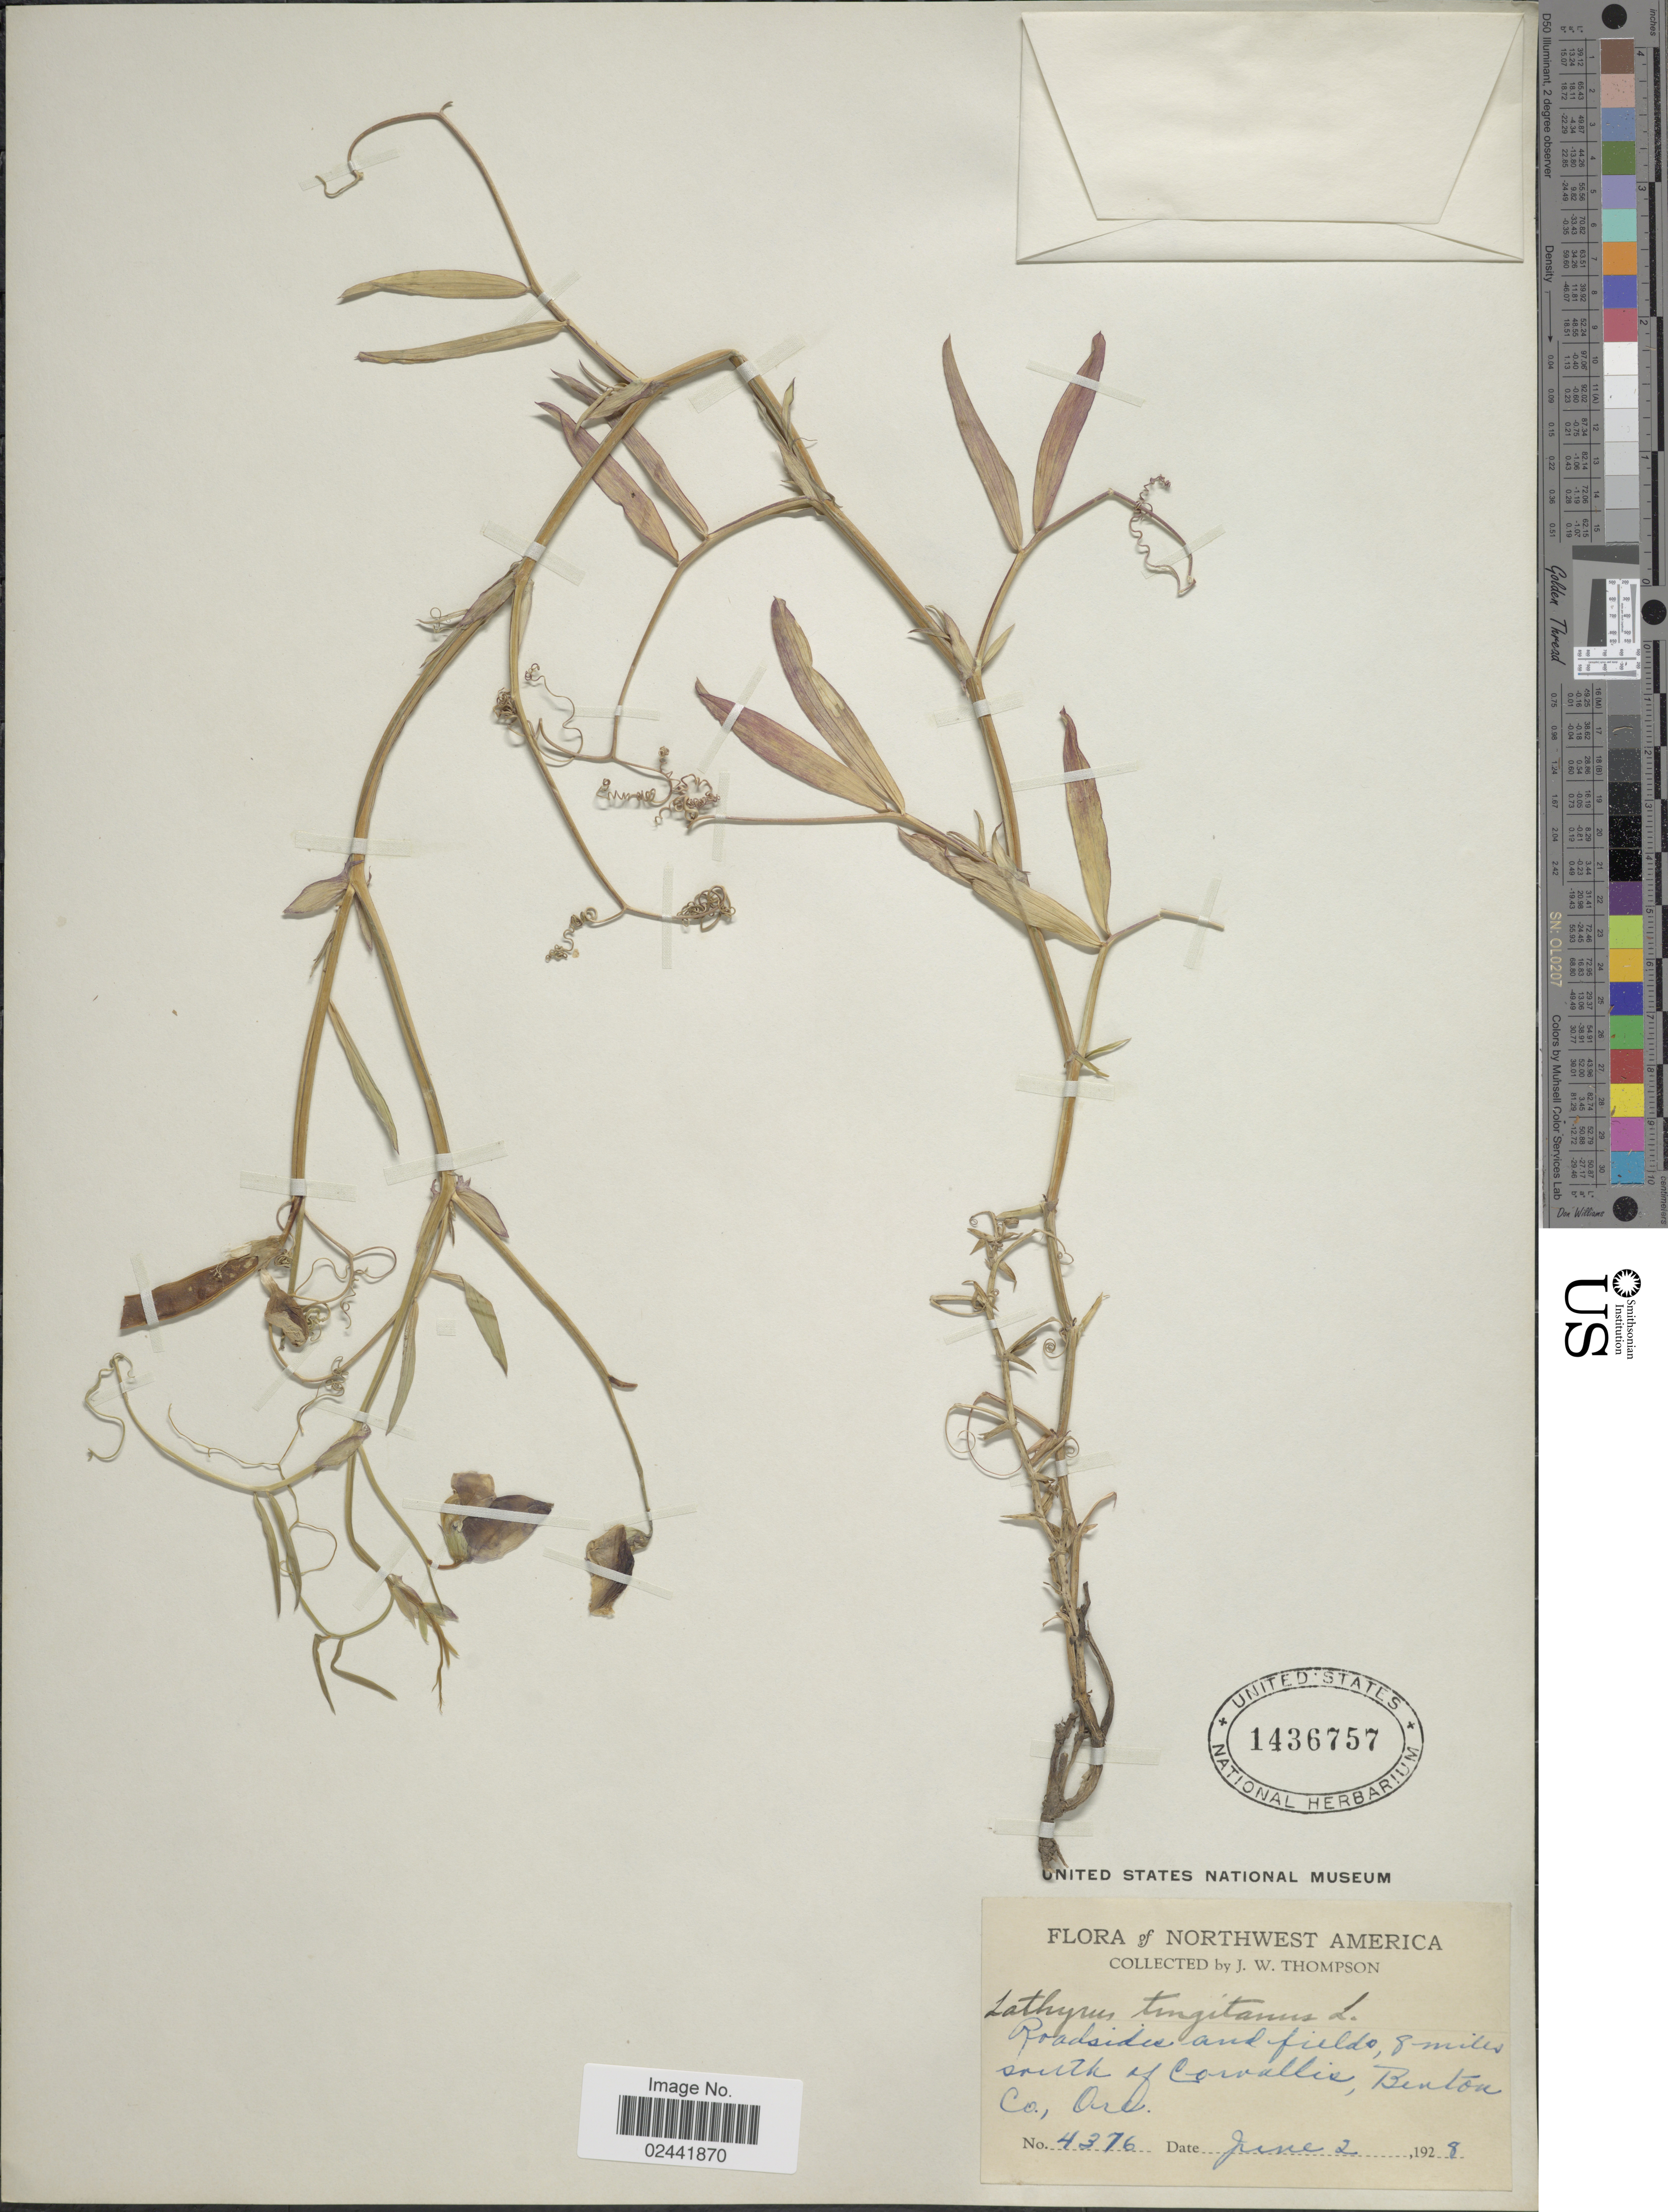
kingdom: Plantae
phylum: Tracheophyta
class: Magnoliopsida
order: Fabales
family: Fabaceae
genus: Lathyrus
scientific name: Lathyrus tingitanus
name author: L.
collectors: J. W. Thompson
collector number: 4376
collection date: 1928-06-02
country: United States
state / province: Oregon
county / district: Benton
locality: Roadside and fields, 8 miles south of Corvallis, Benton Co.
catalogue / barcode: US 1436757